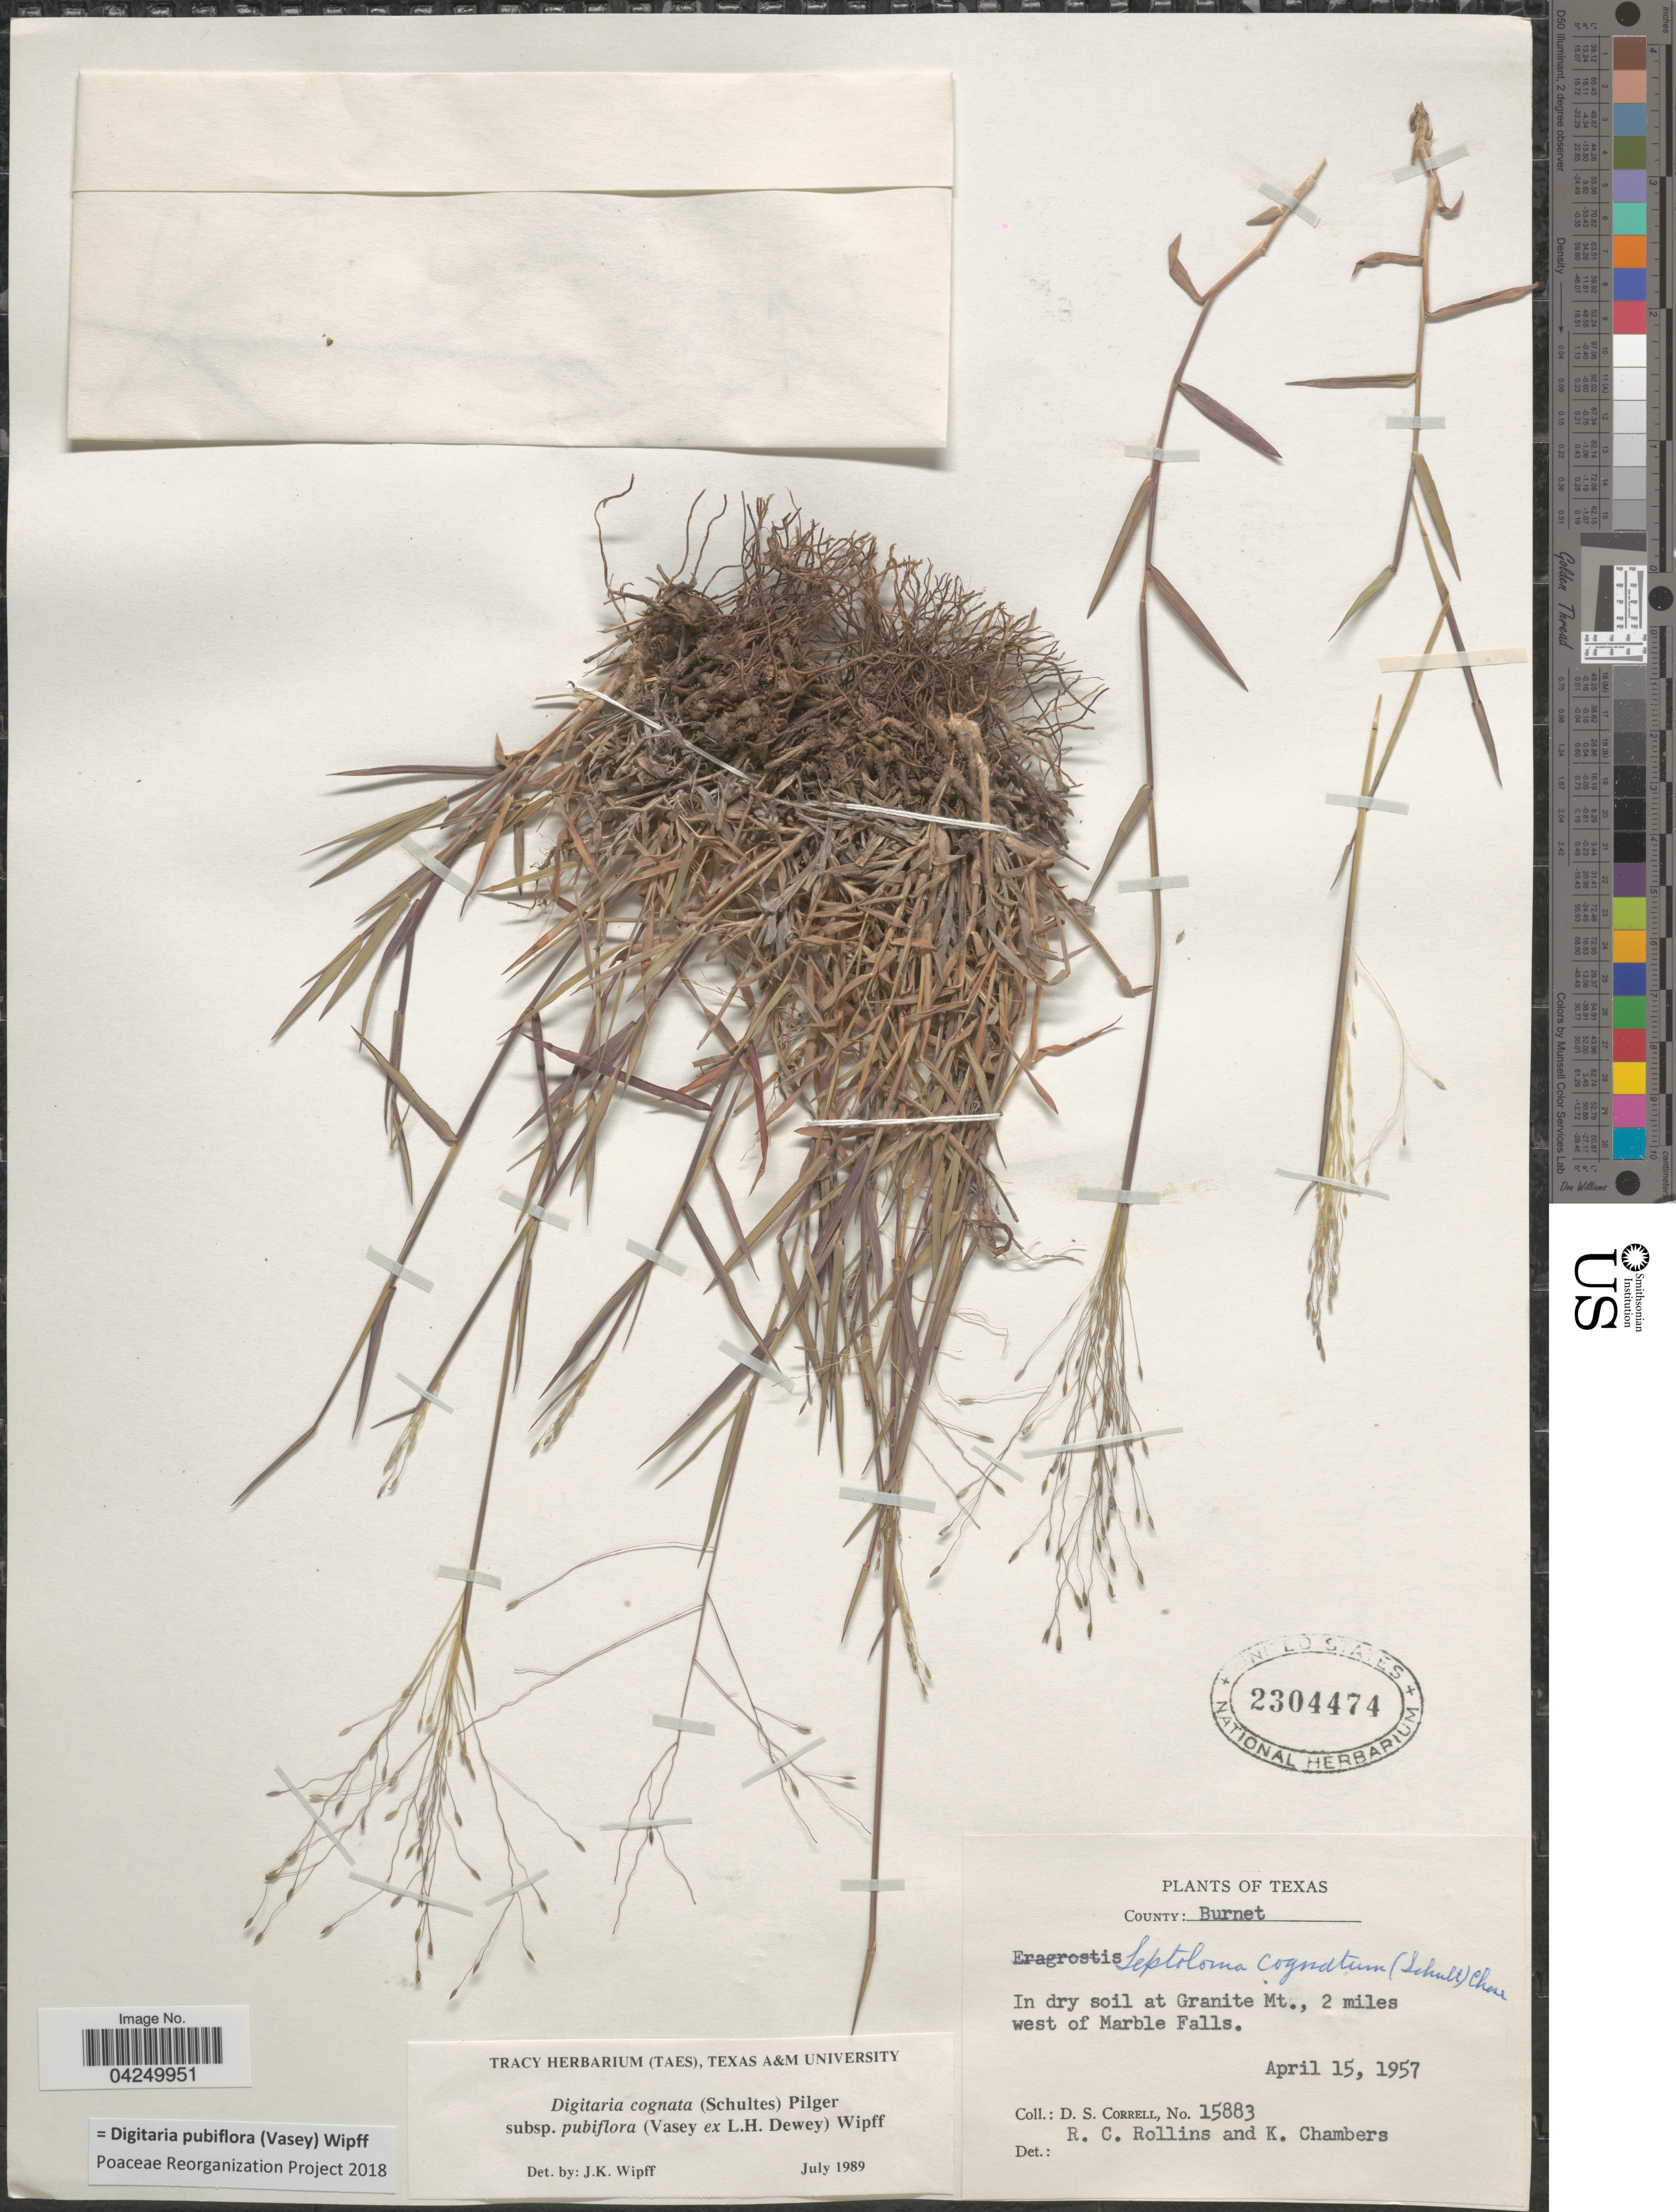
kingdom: Plantae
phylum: Tracheophyta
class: Liliopsida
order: Poales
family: Poaceae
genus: Digitaria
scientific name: Digitaria pubiflora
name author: (Vasey) Wipff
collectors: D. S. Correll, R. C. Rollins & K. Chambers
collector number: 15883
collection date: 1957-04-15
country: United States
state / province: Texas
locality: County: Burnet. In dry soil at Granite Mt., 2 miles west of Marble Falls.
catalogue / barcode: US 2304474